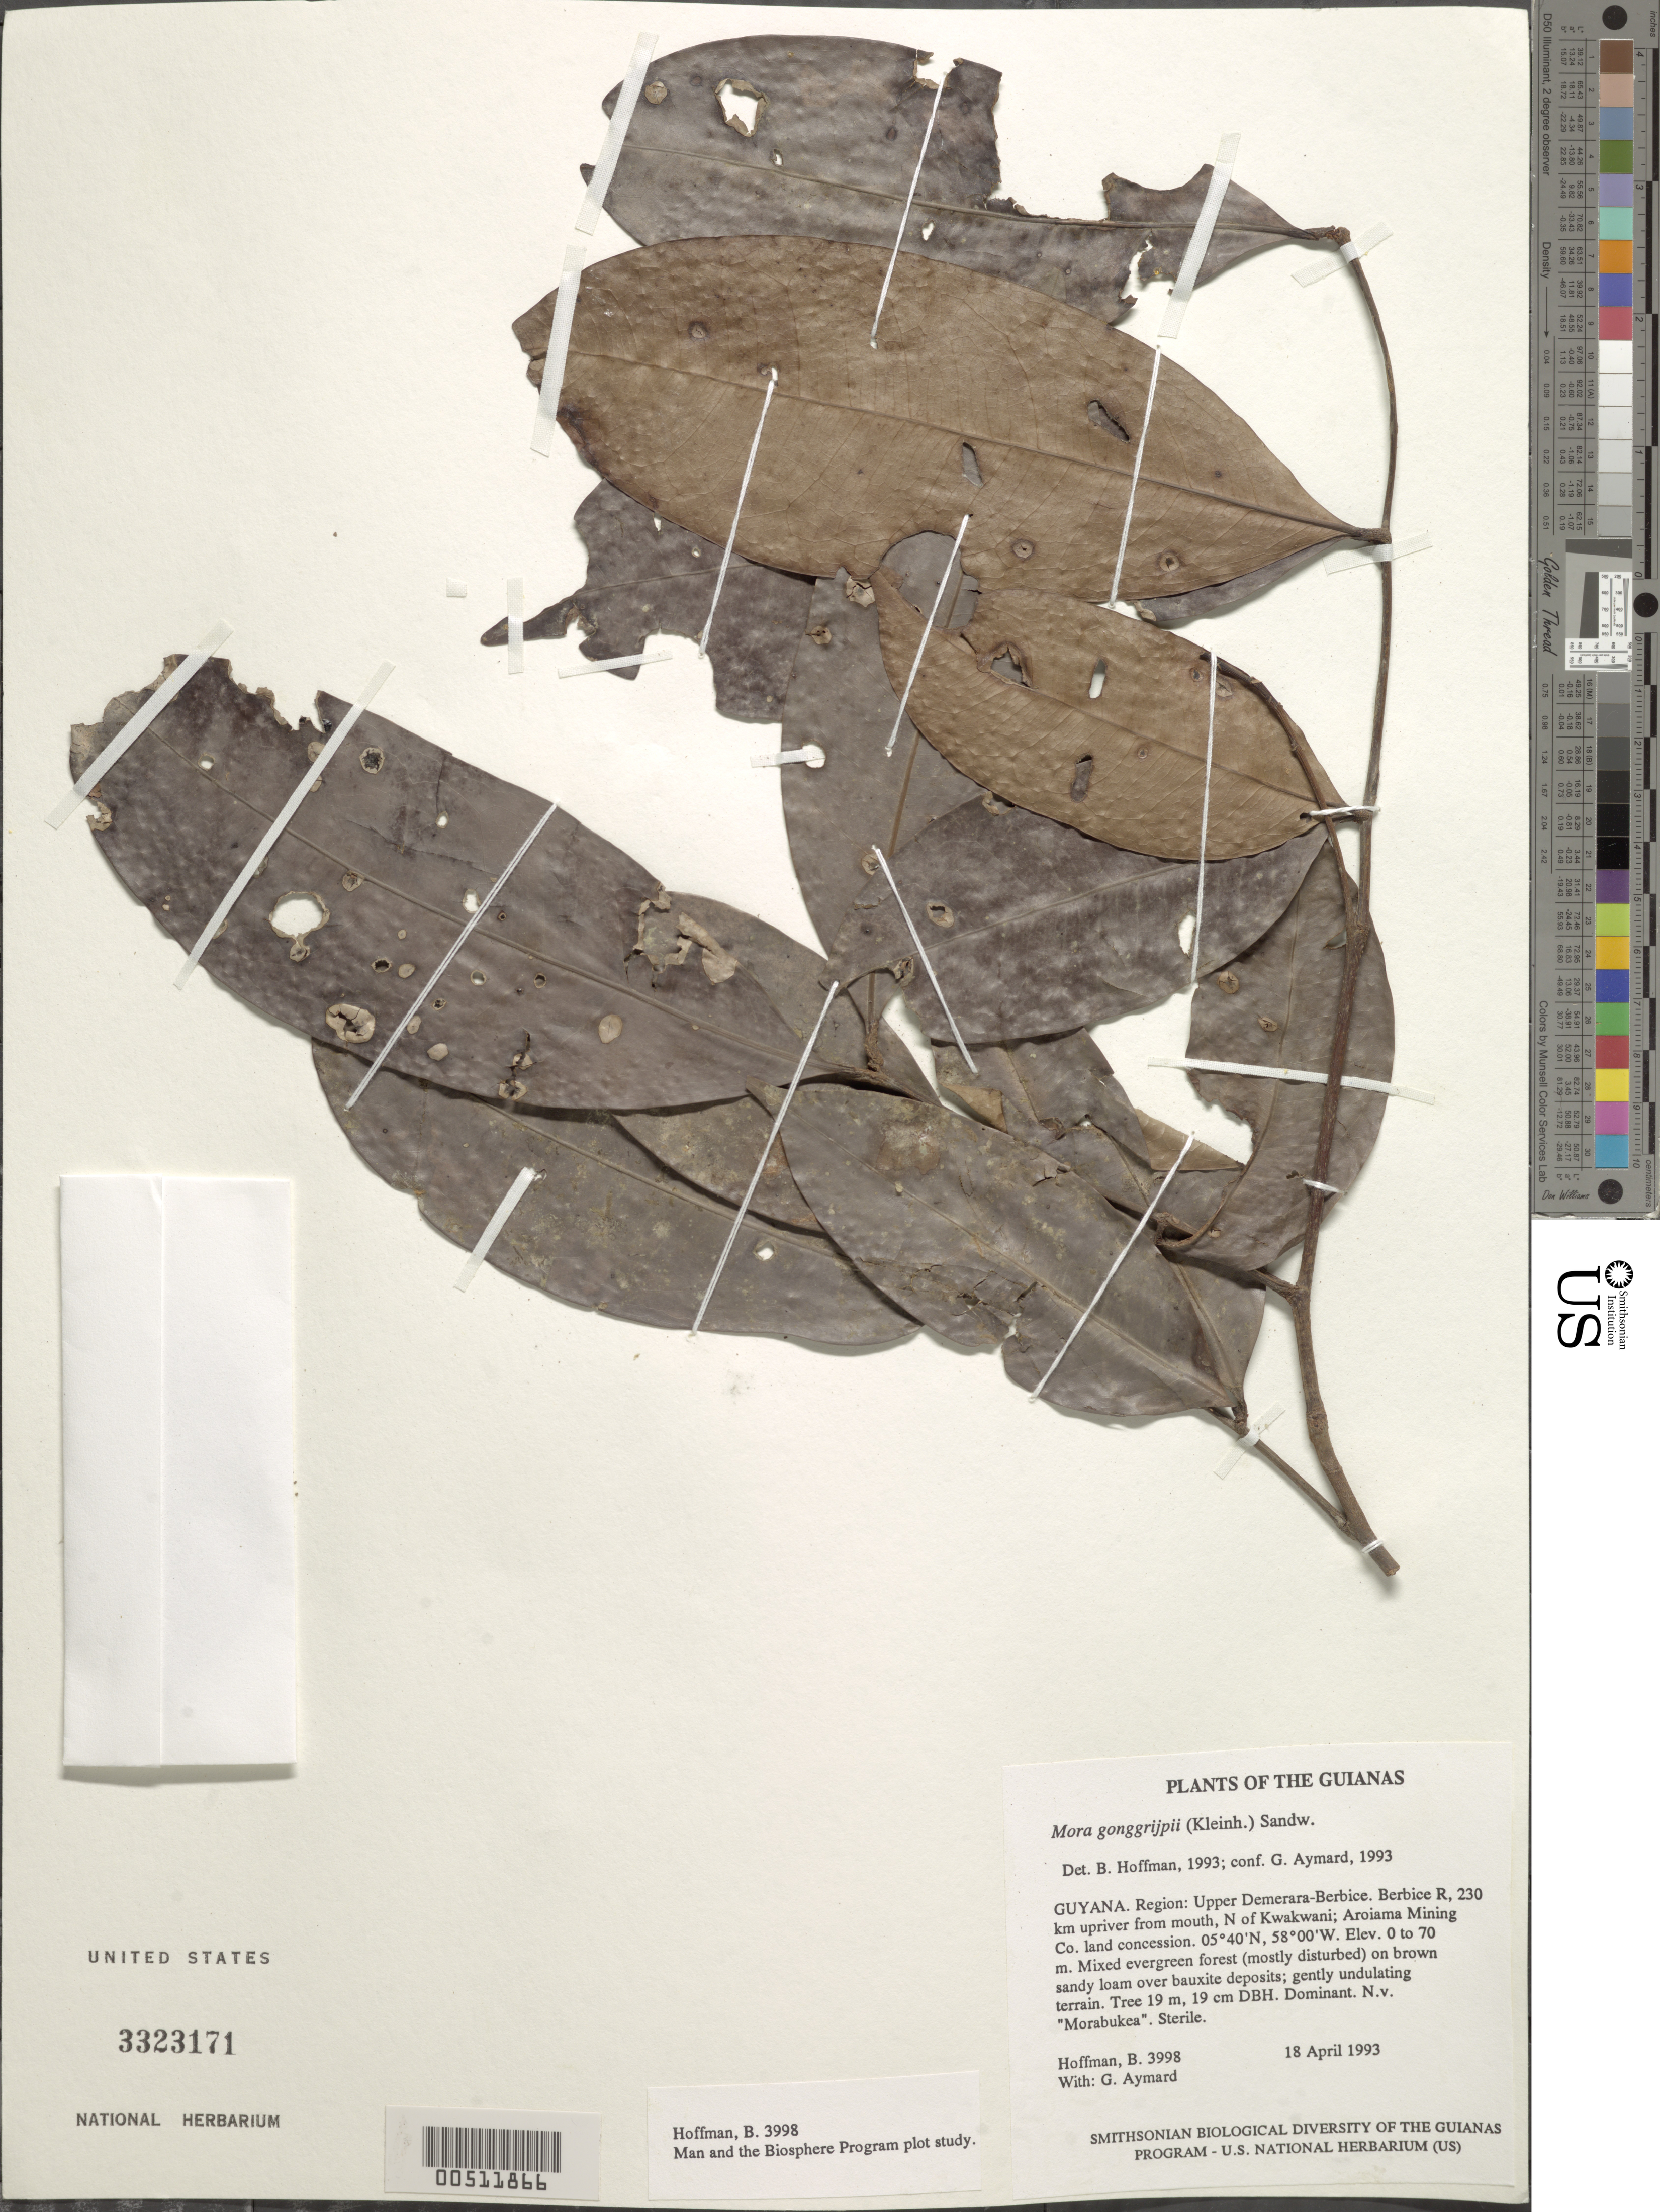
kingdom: Plantae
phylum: Tracheophyta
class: Magnoliopsida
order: Fabales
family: Fabaceae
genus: Mora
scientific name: Mora gonggrijpii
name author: (Kleinhoonte) Sandwith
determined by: Aymard C., G. A., (PORT), Univ. Nac. Exp. de los Llanos Ezequiel Zamora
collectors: B. Hoffman & G. A. Aymard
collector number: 3998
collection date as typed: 18 April 1993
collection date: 1993-04-18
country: Guyana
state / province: U. Demerara-Berbice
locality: Berbice River, 230 km upriver from mouth, N of Kwakwani; Aroiama Mining Co. land concession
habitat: Mixed evergreen forest (mostly disturbed) on brown sandy loam over bauxite deposits; gently undulating terrain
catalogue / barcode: US 3323171